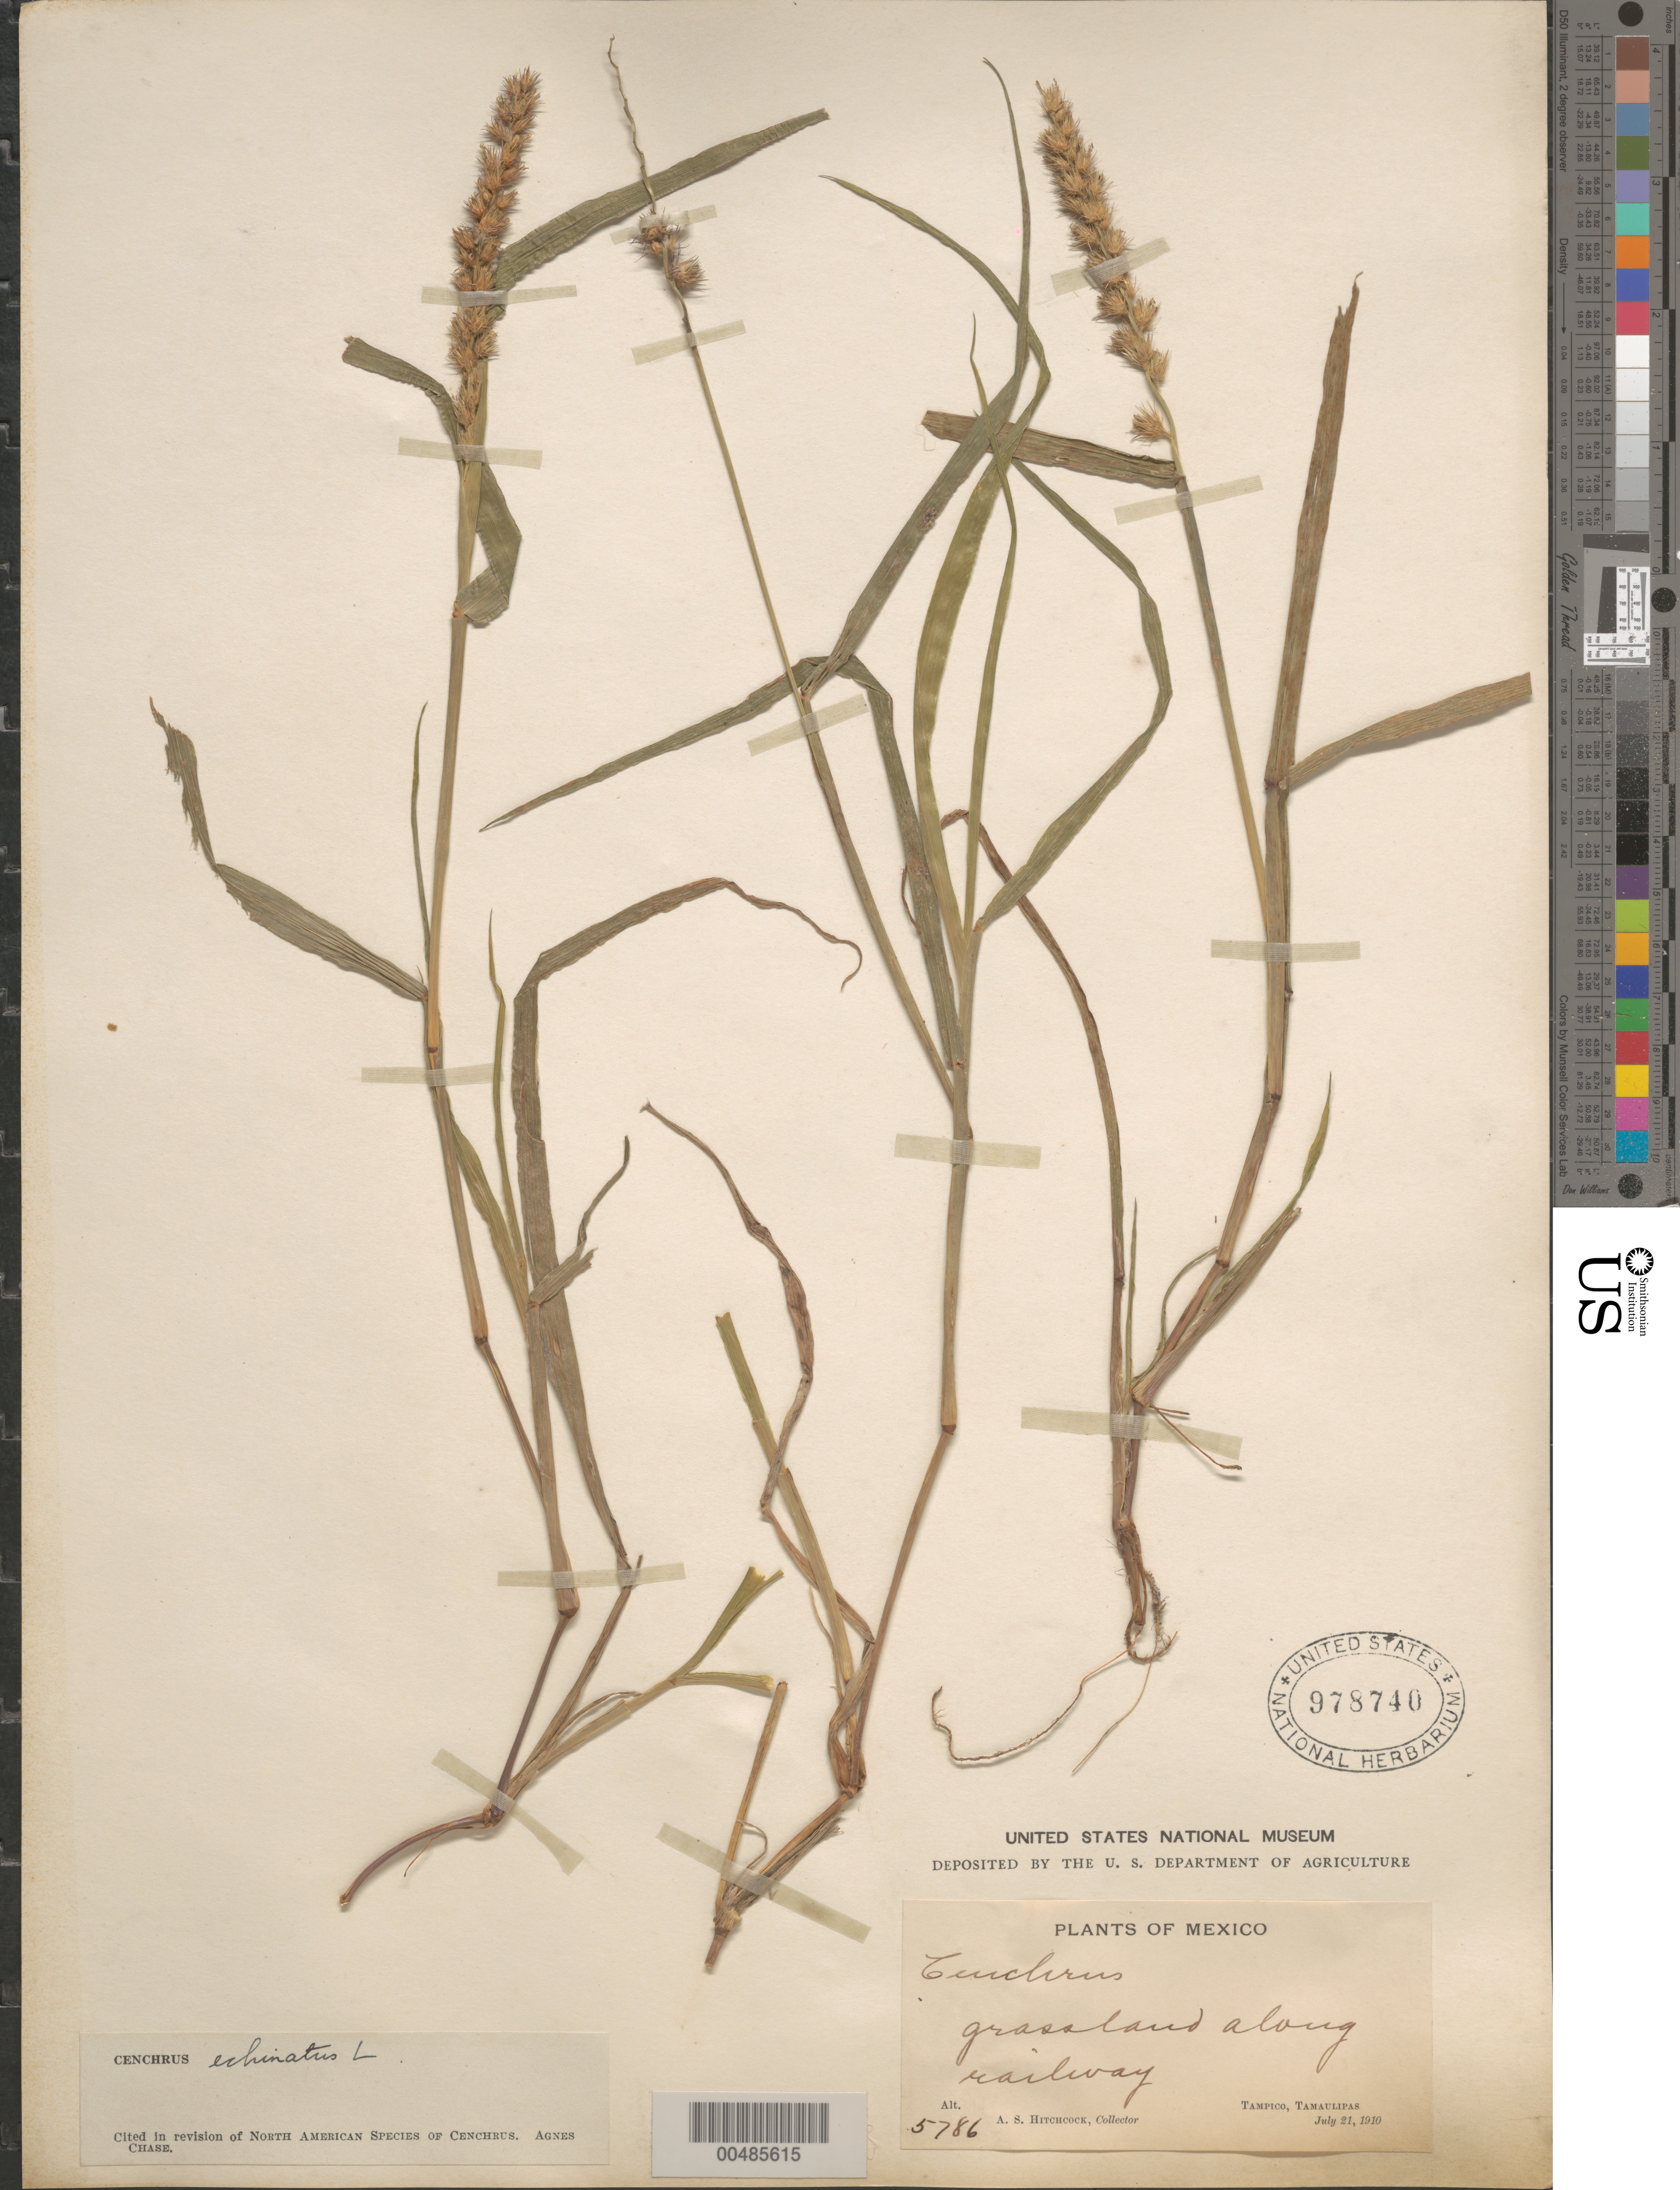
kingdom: Plantae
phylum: Tracheophyta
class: Liliopsida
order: Poales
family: Poaceae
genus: Cenchrus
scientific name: Cenchrus echinatus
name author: L.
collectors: A. S. Hitchcock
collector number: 5786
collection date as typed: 21 Jul 1910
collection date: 1910-07-21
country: Mexico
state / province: Tamaulipas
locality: Tampico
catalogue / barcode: US 978740